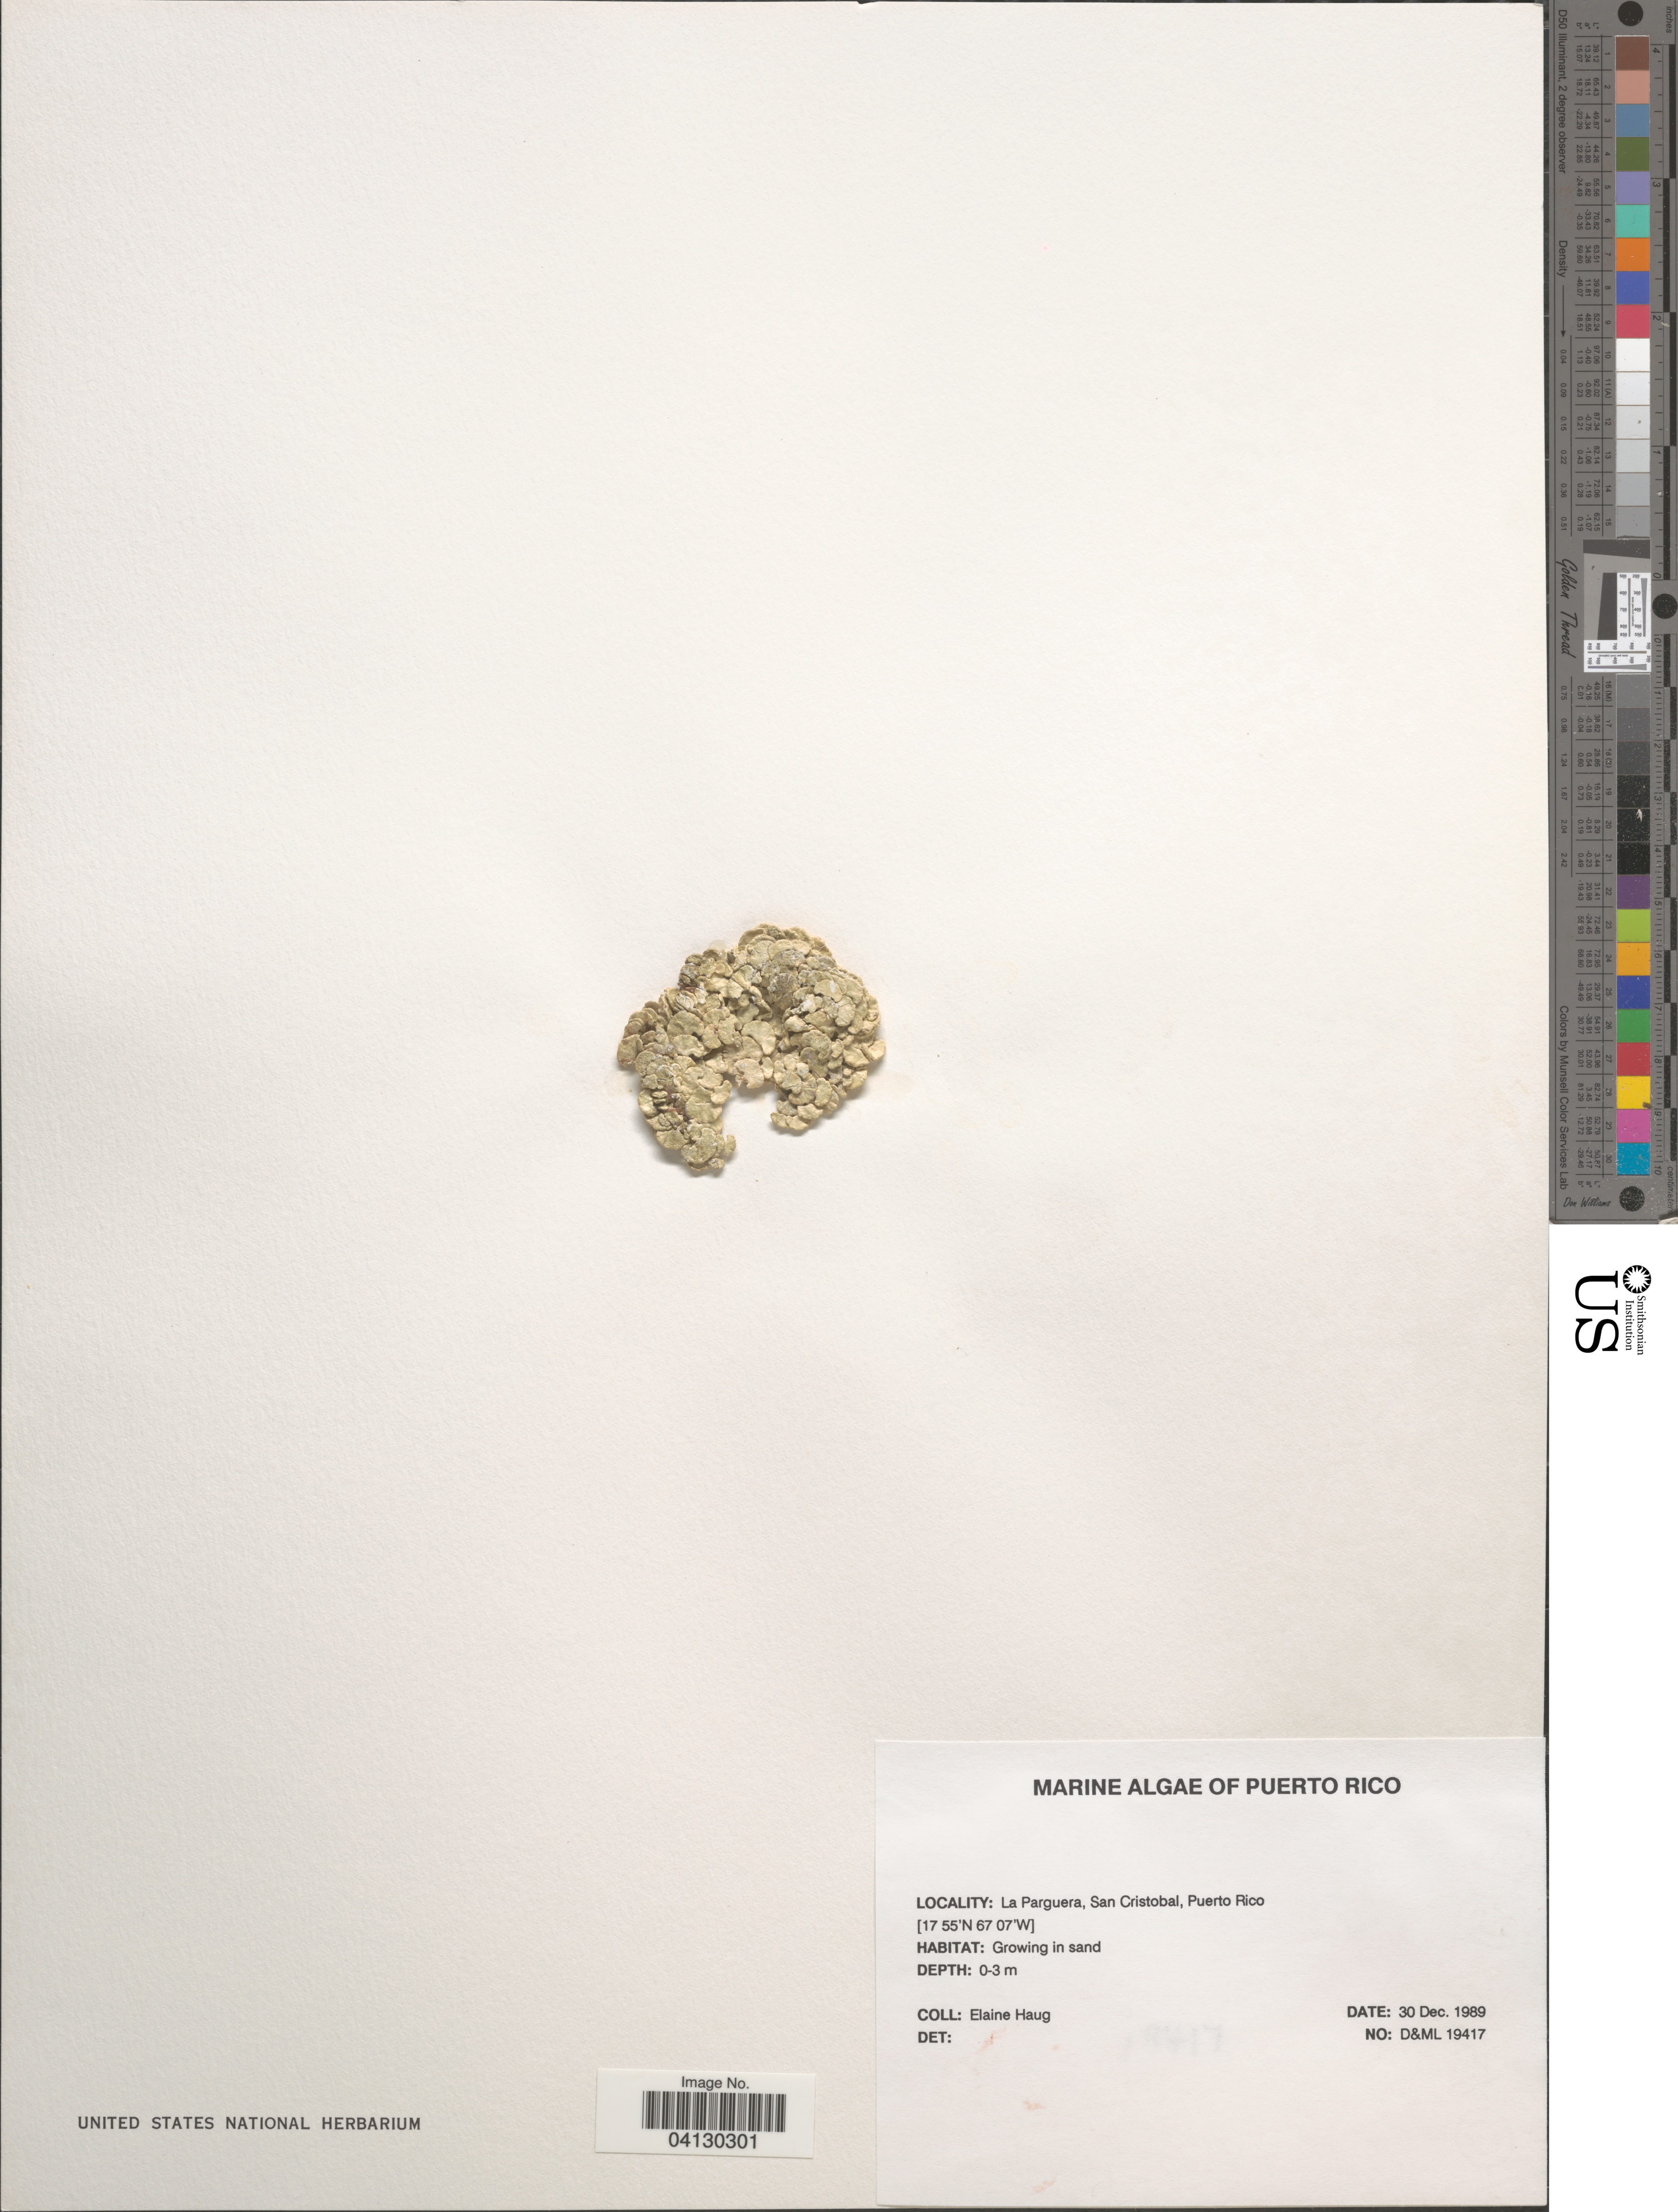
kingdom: Plantae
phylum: Chlorophyta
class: Ulvophyceae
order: Bryopsidales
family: Halimedaceae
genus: Halimeda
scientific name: Halimeda sp.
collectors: E. Haug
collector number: D&ML19417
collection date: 1989-12-30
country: Puerto Rico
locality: La Parguera, San Cristobal.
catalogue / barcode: US 328829